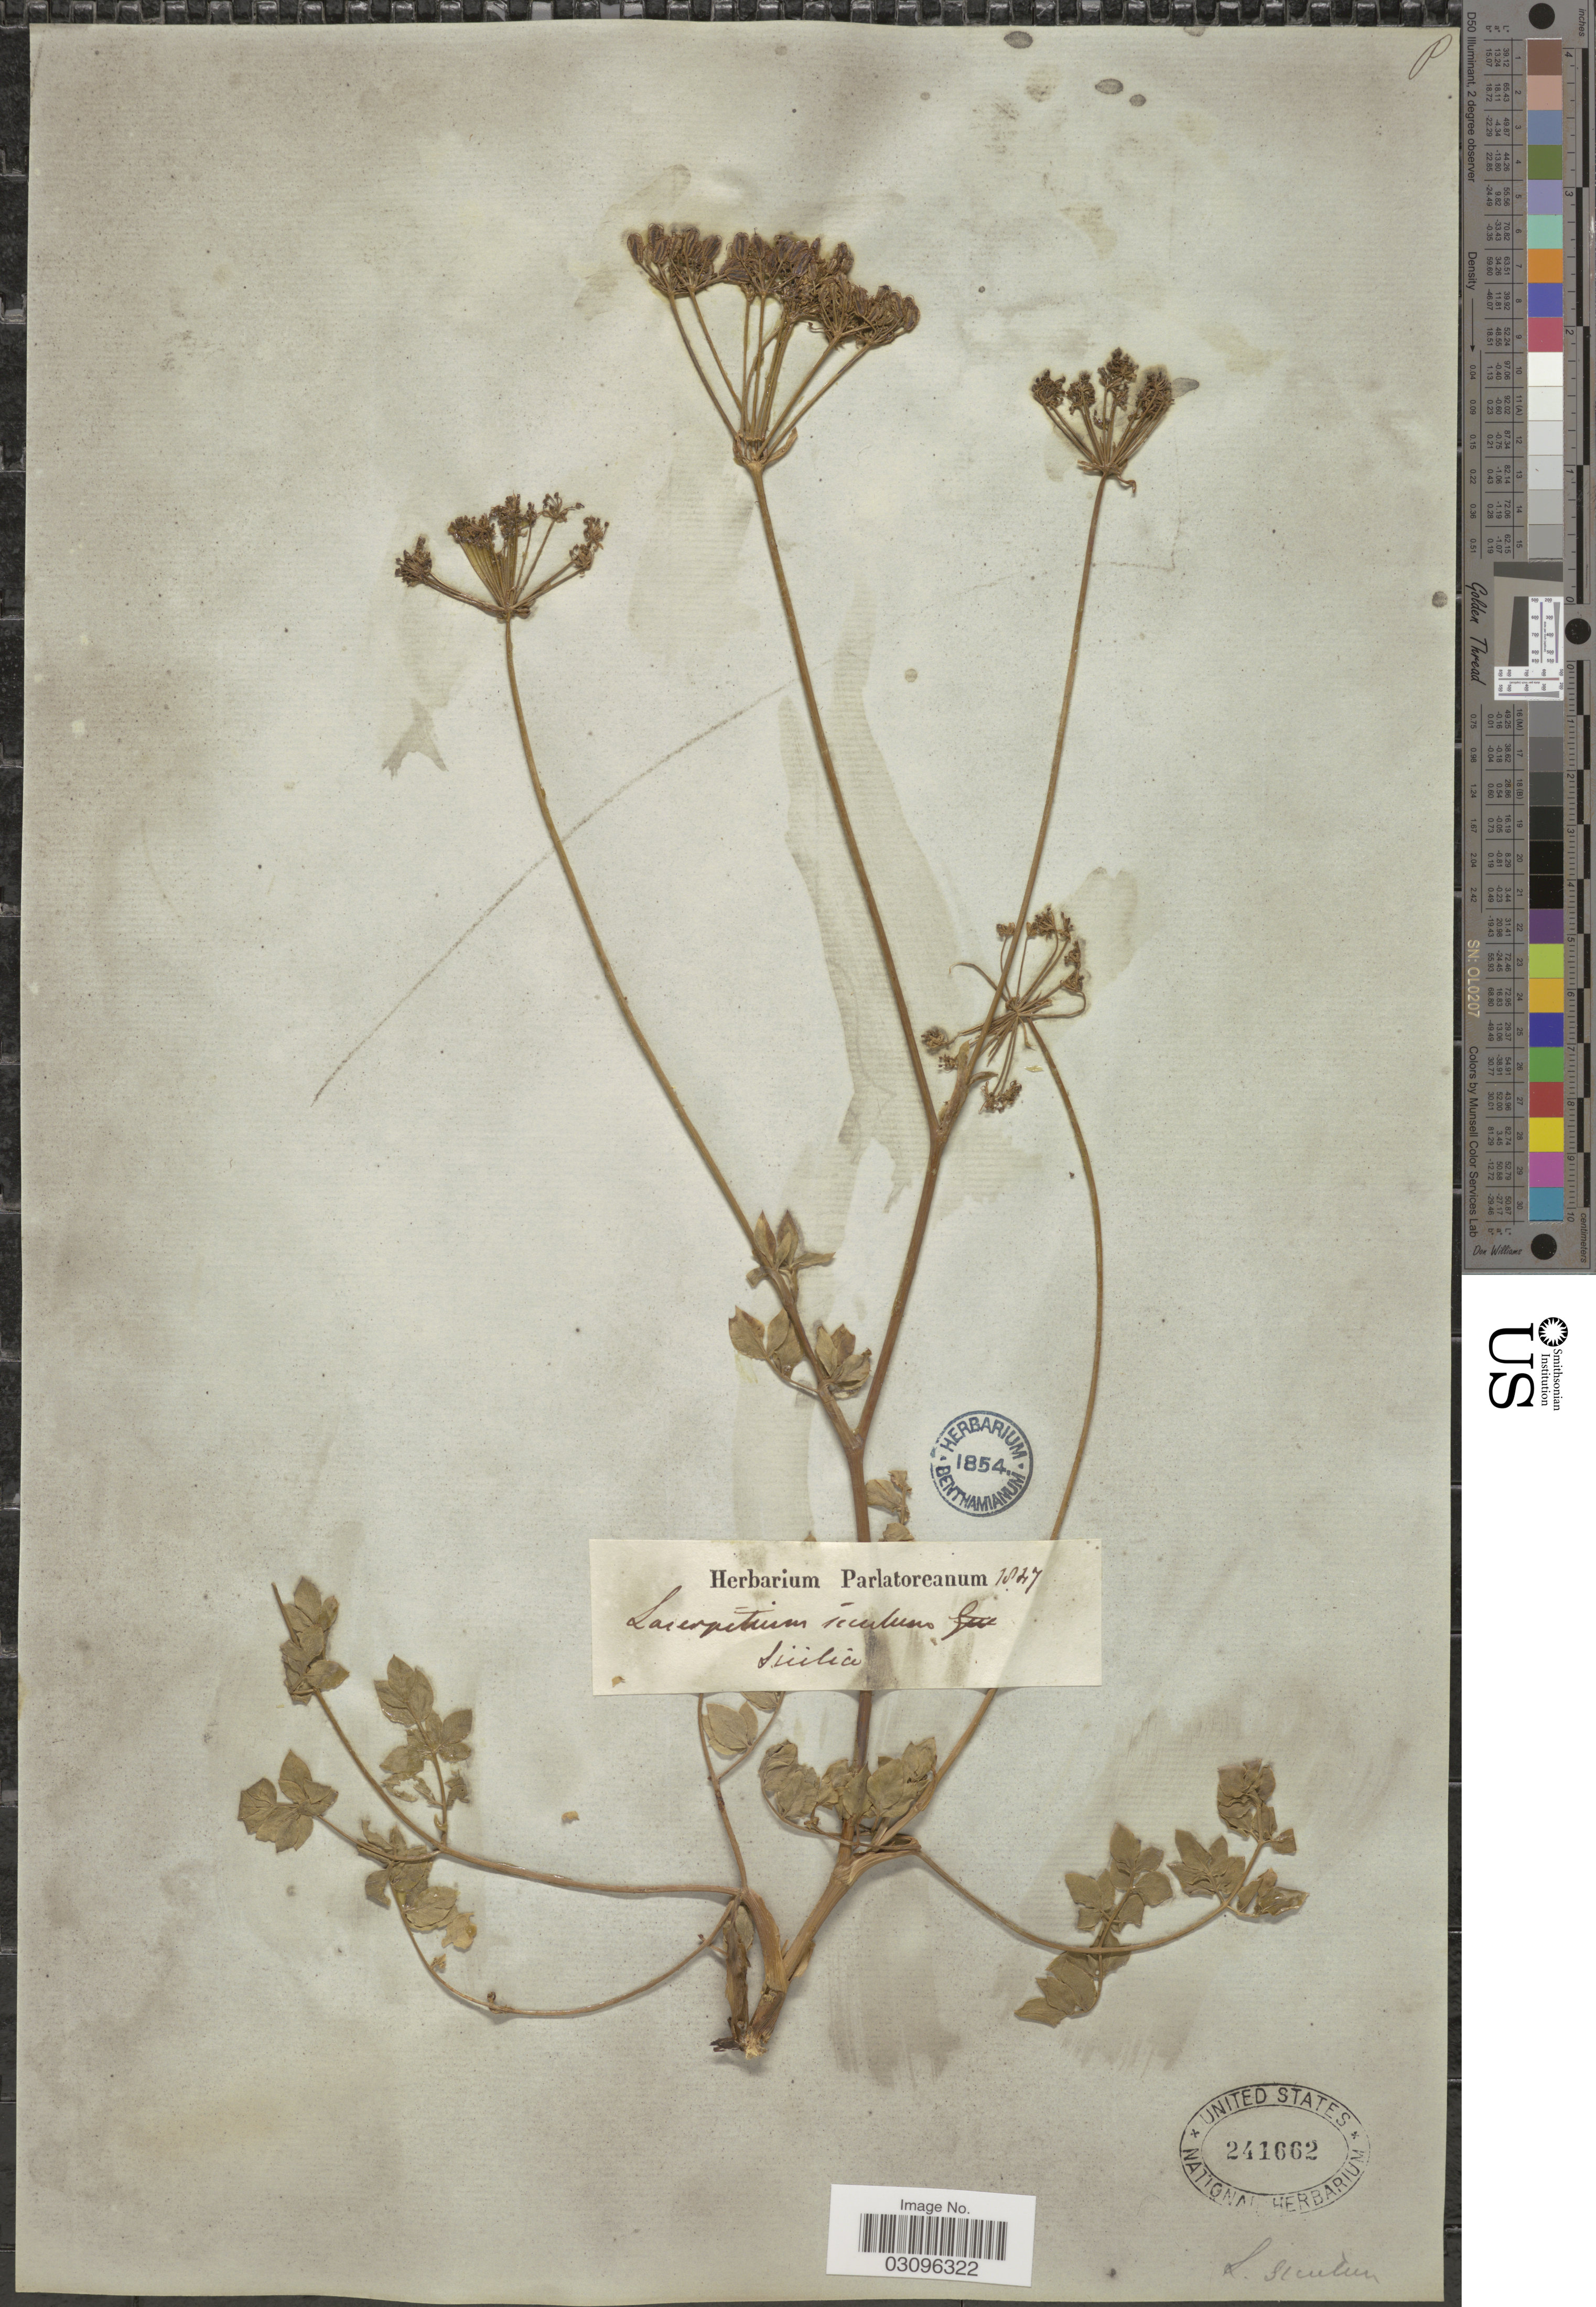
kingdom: Plantae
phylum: Tracheophyta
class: Magnoliopsida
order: Apiales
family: Apiaceae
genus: Laserpitium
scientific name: Laserpitium siculum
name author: Spreng.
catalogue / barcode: US 241662